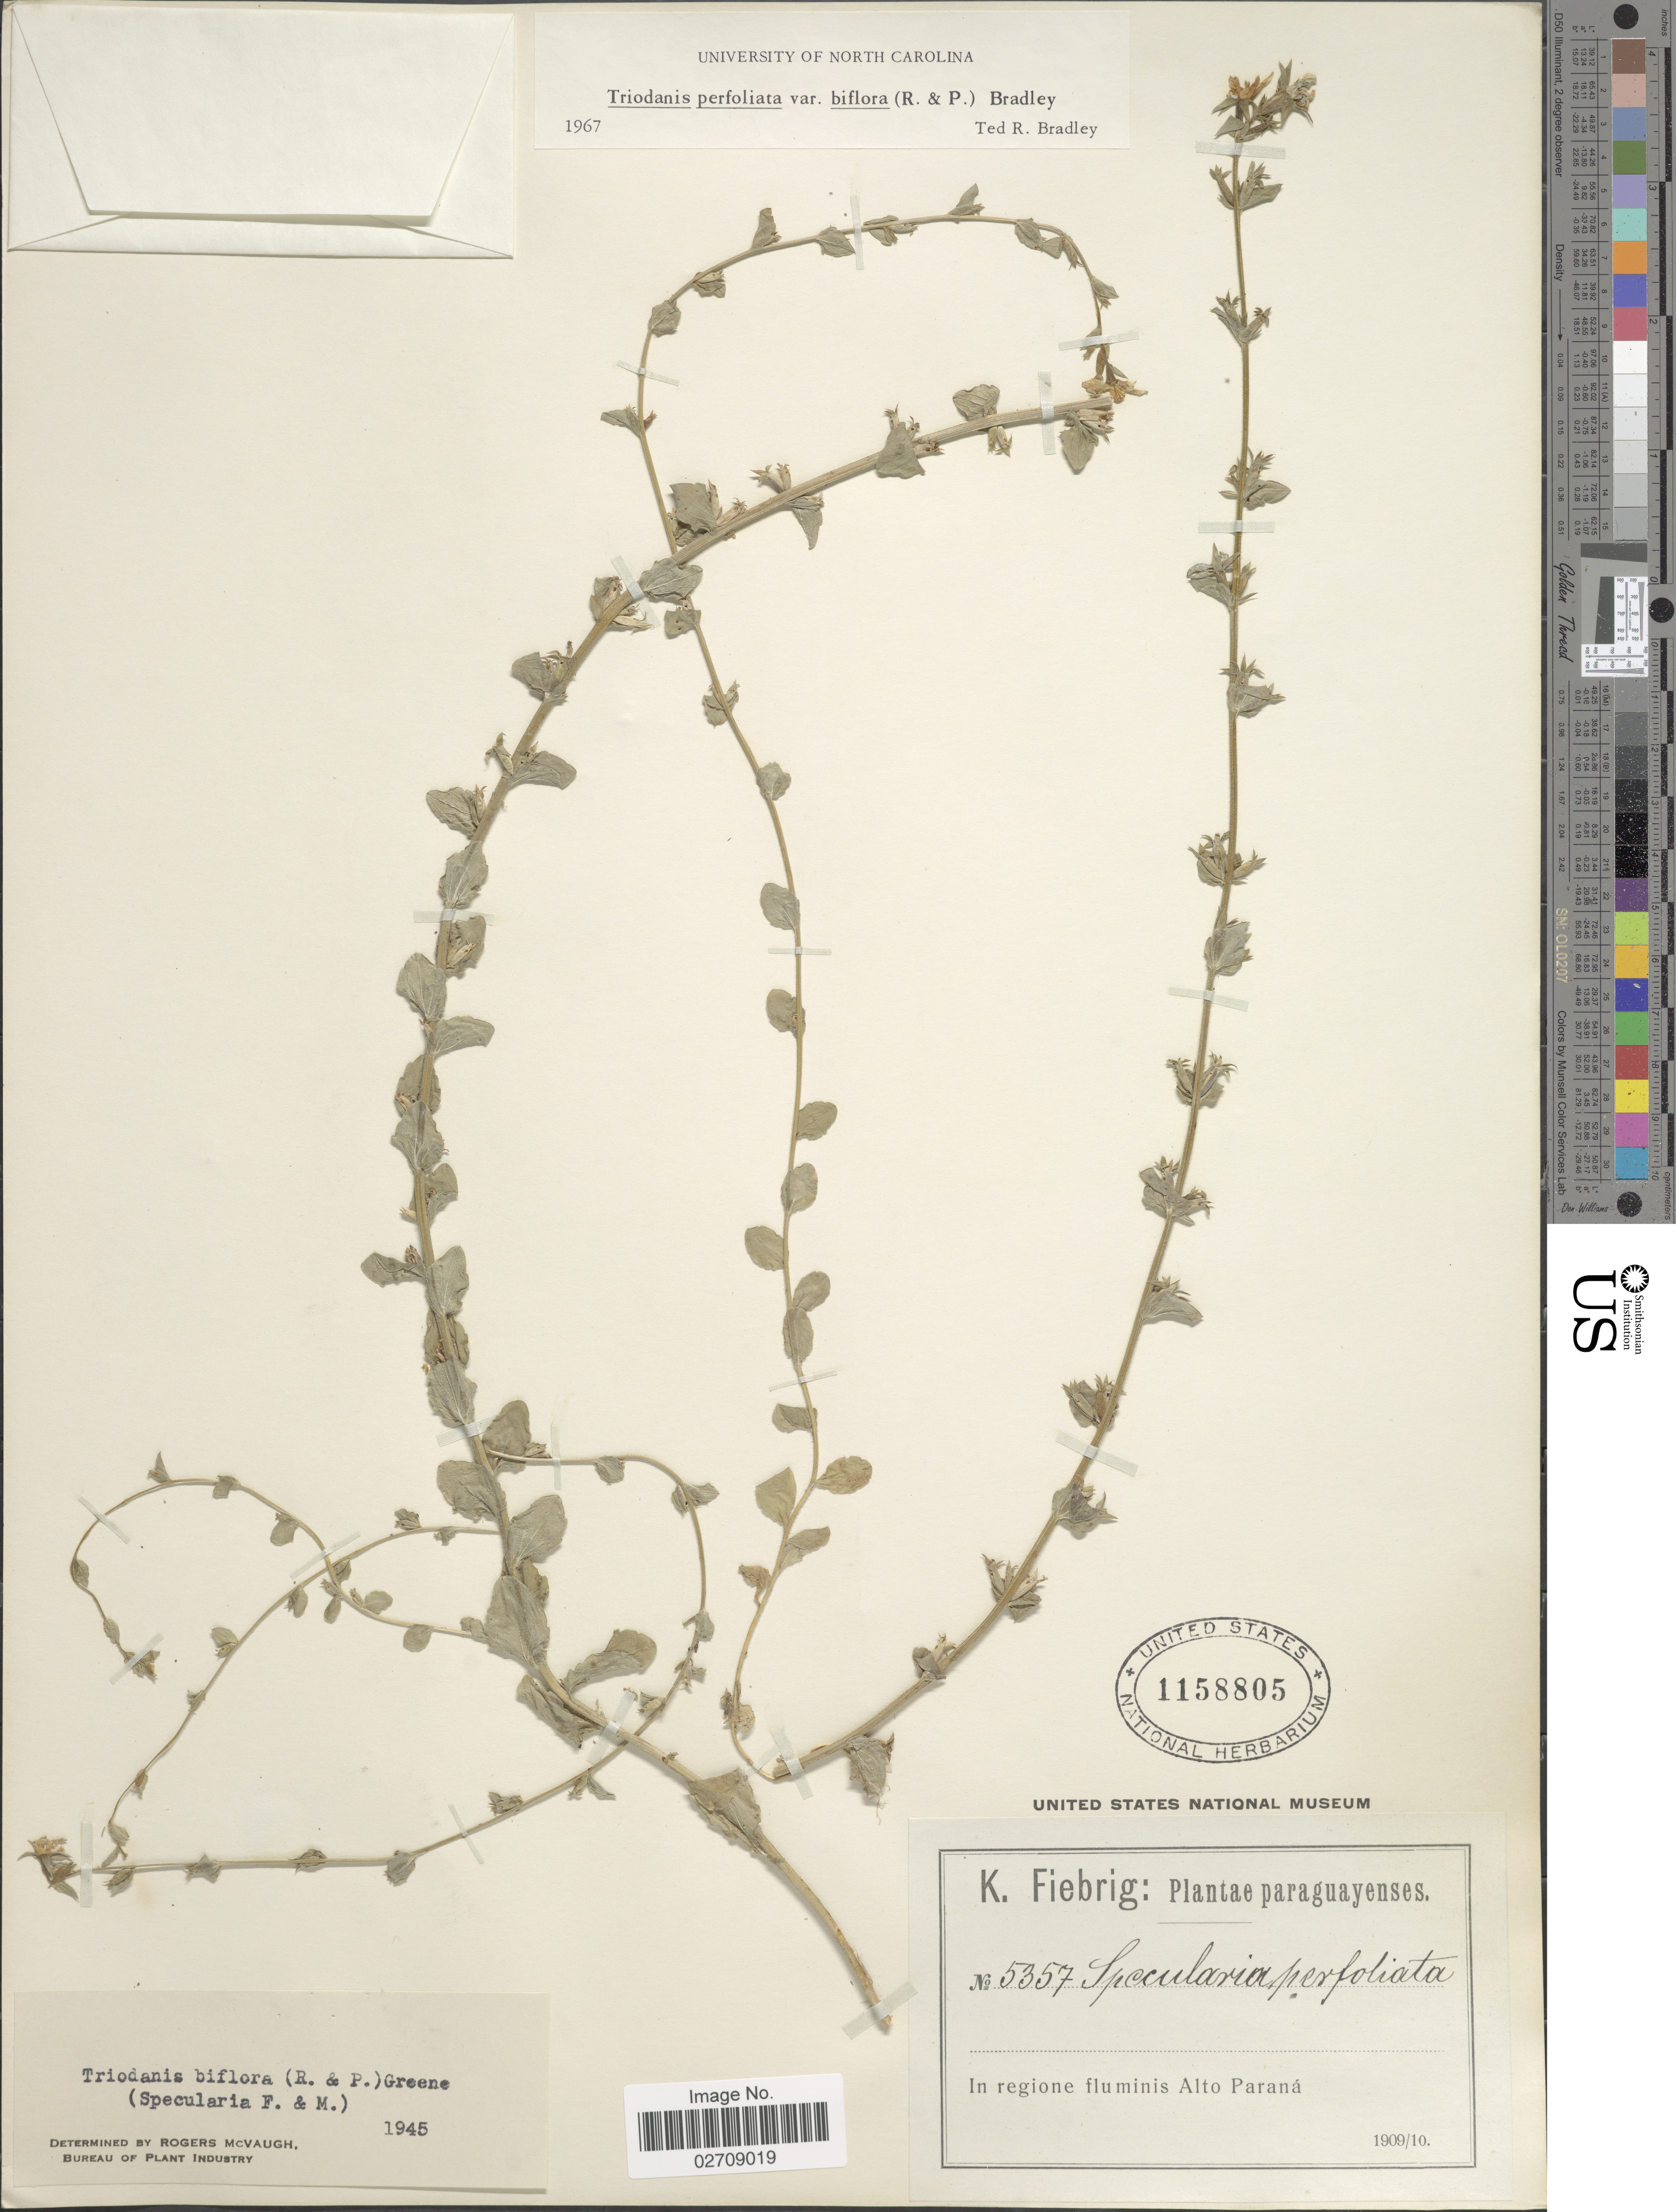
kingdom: Plantae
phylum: Tracheophyta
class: Magnoliopsida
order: Asterales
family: Campanulaceae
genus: Triodanis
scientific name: Triodanis perfoliata var. biflora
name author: (Ruiz & Pav.) Bradley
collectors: K. Fiebrig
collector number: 5357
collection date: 1909/1910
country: Paraguay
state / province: Alto Parana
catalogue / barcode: US 1158805